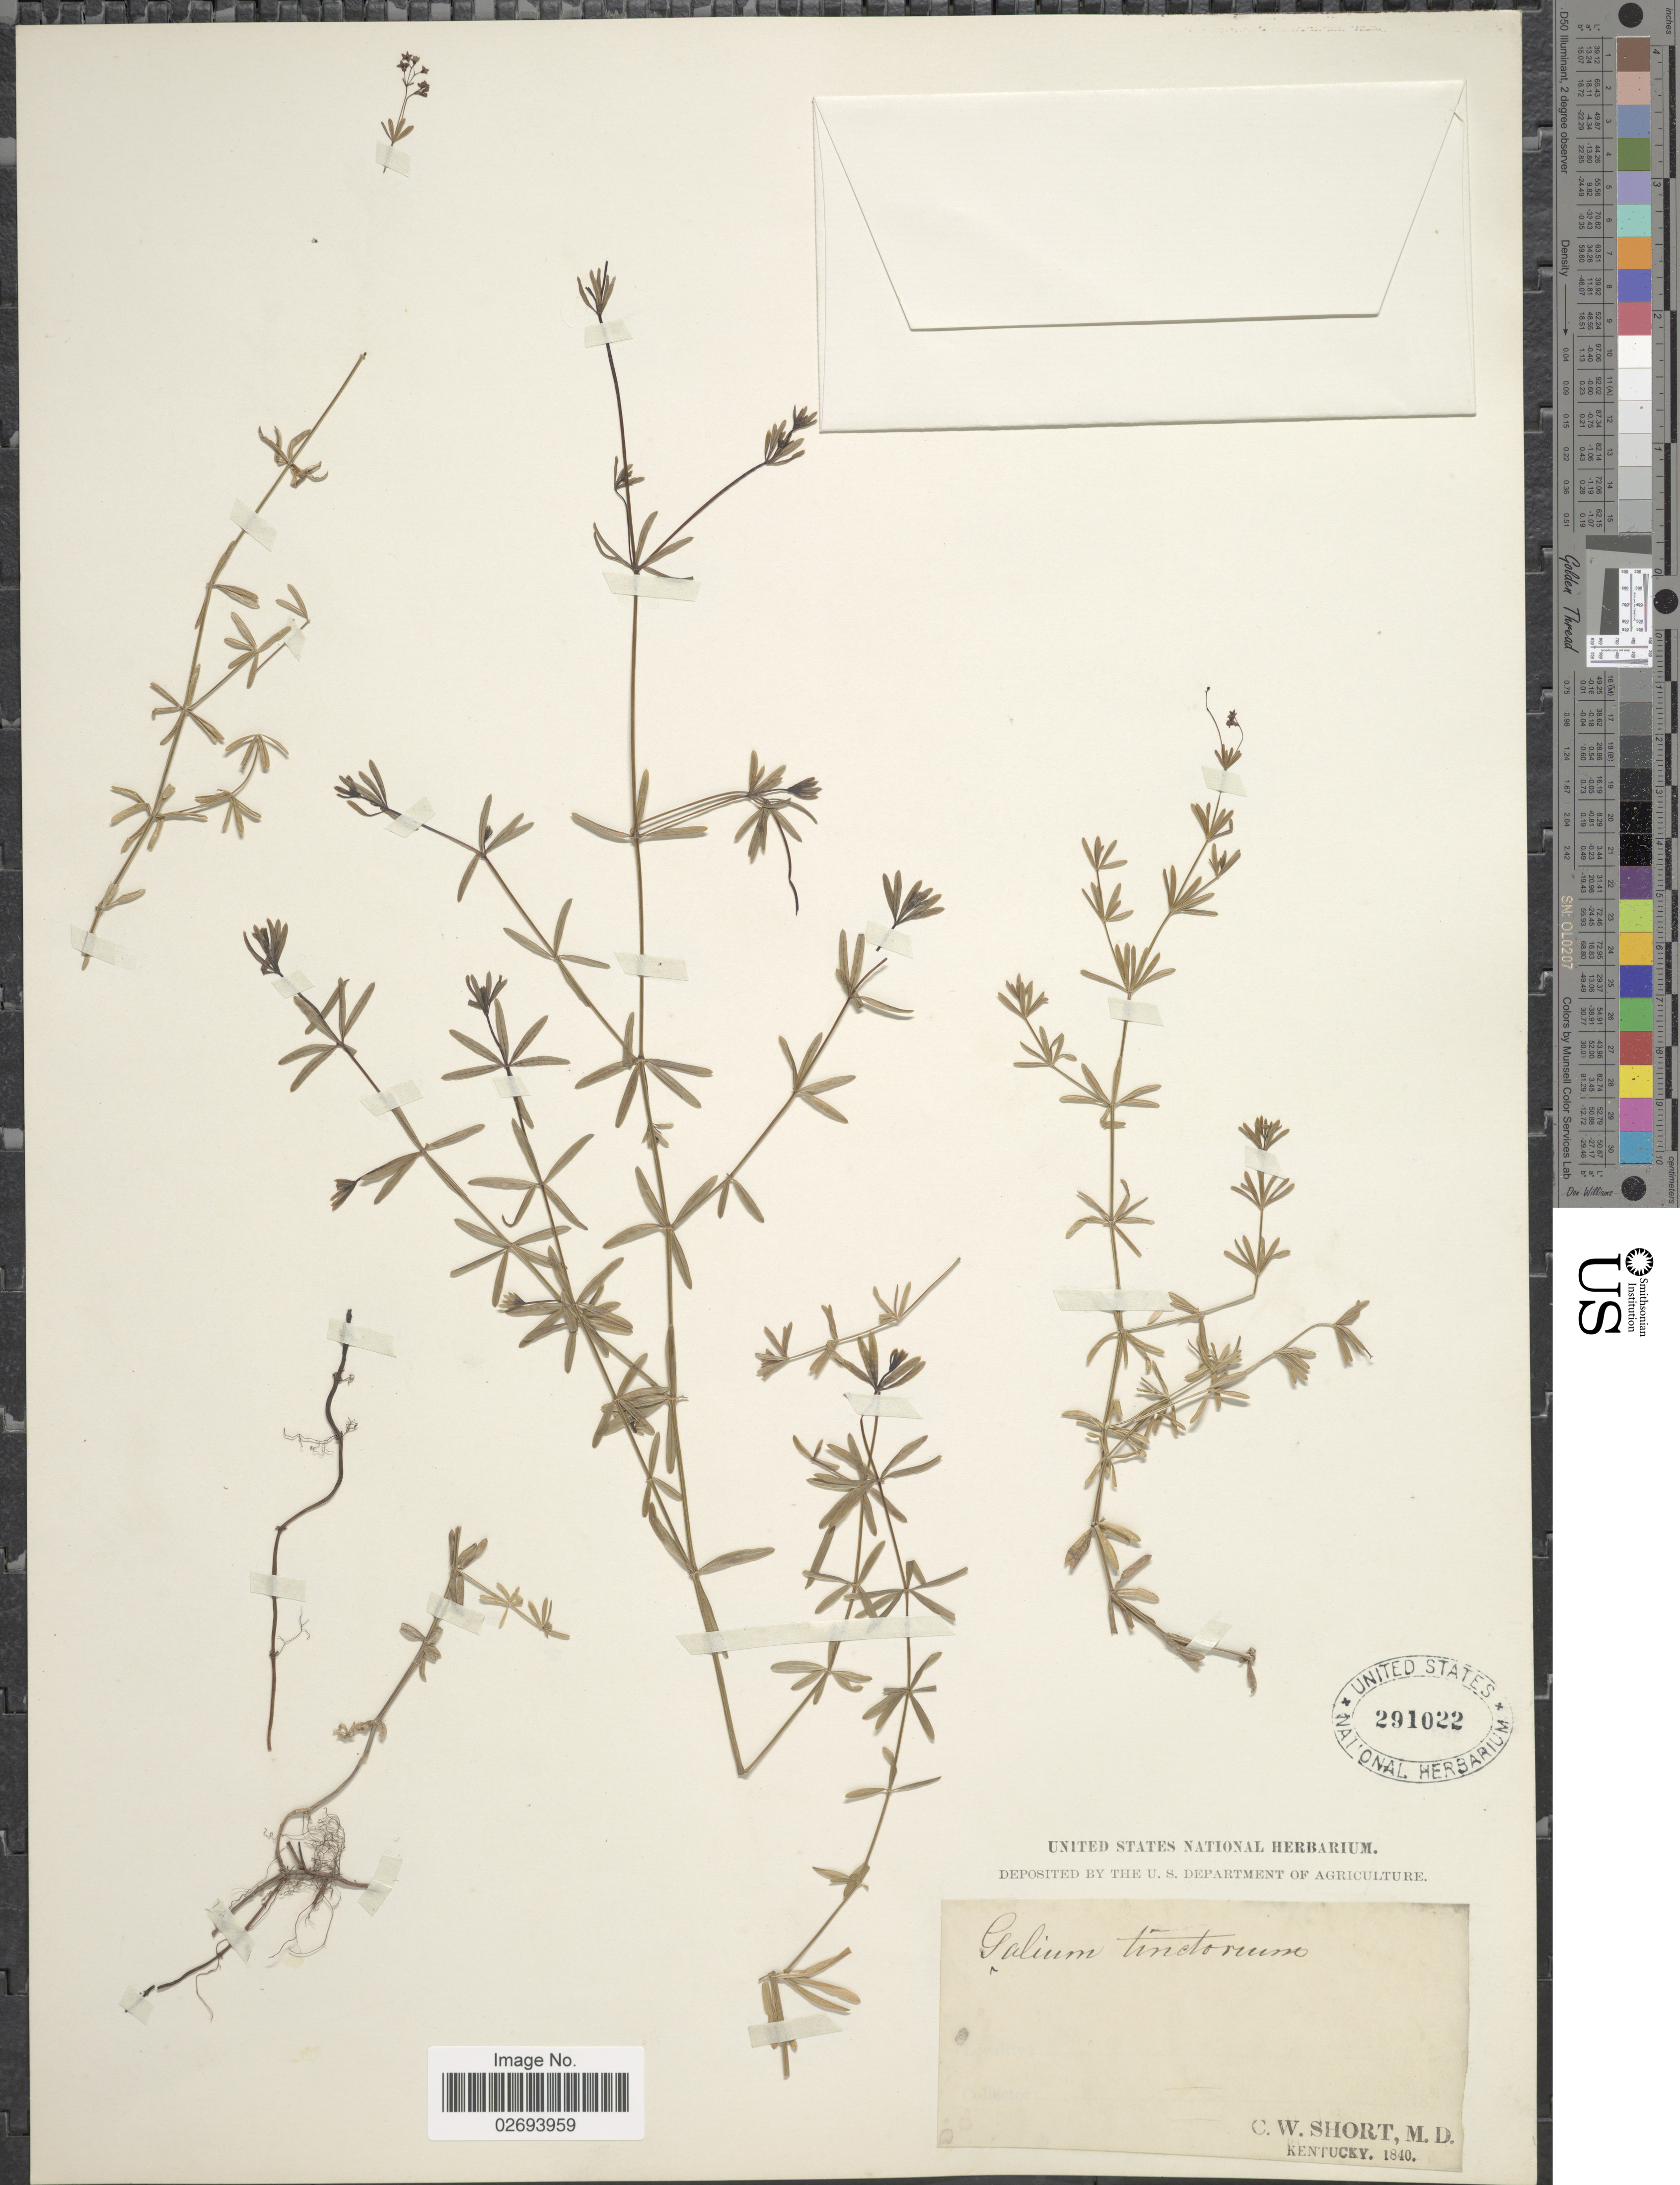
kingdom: Plantae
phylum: Tracheophyta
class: Magnoliopsida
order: Gentianales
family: Rubiaceae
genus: Galium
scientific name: Galium tinctorium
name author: (L.) Scop.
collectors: C. W. Short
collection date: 1840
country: United States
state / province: Kentucky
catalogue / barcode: US 291022